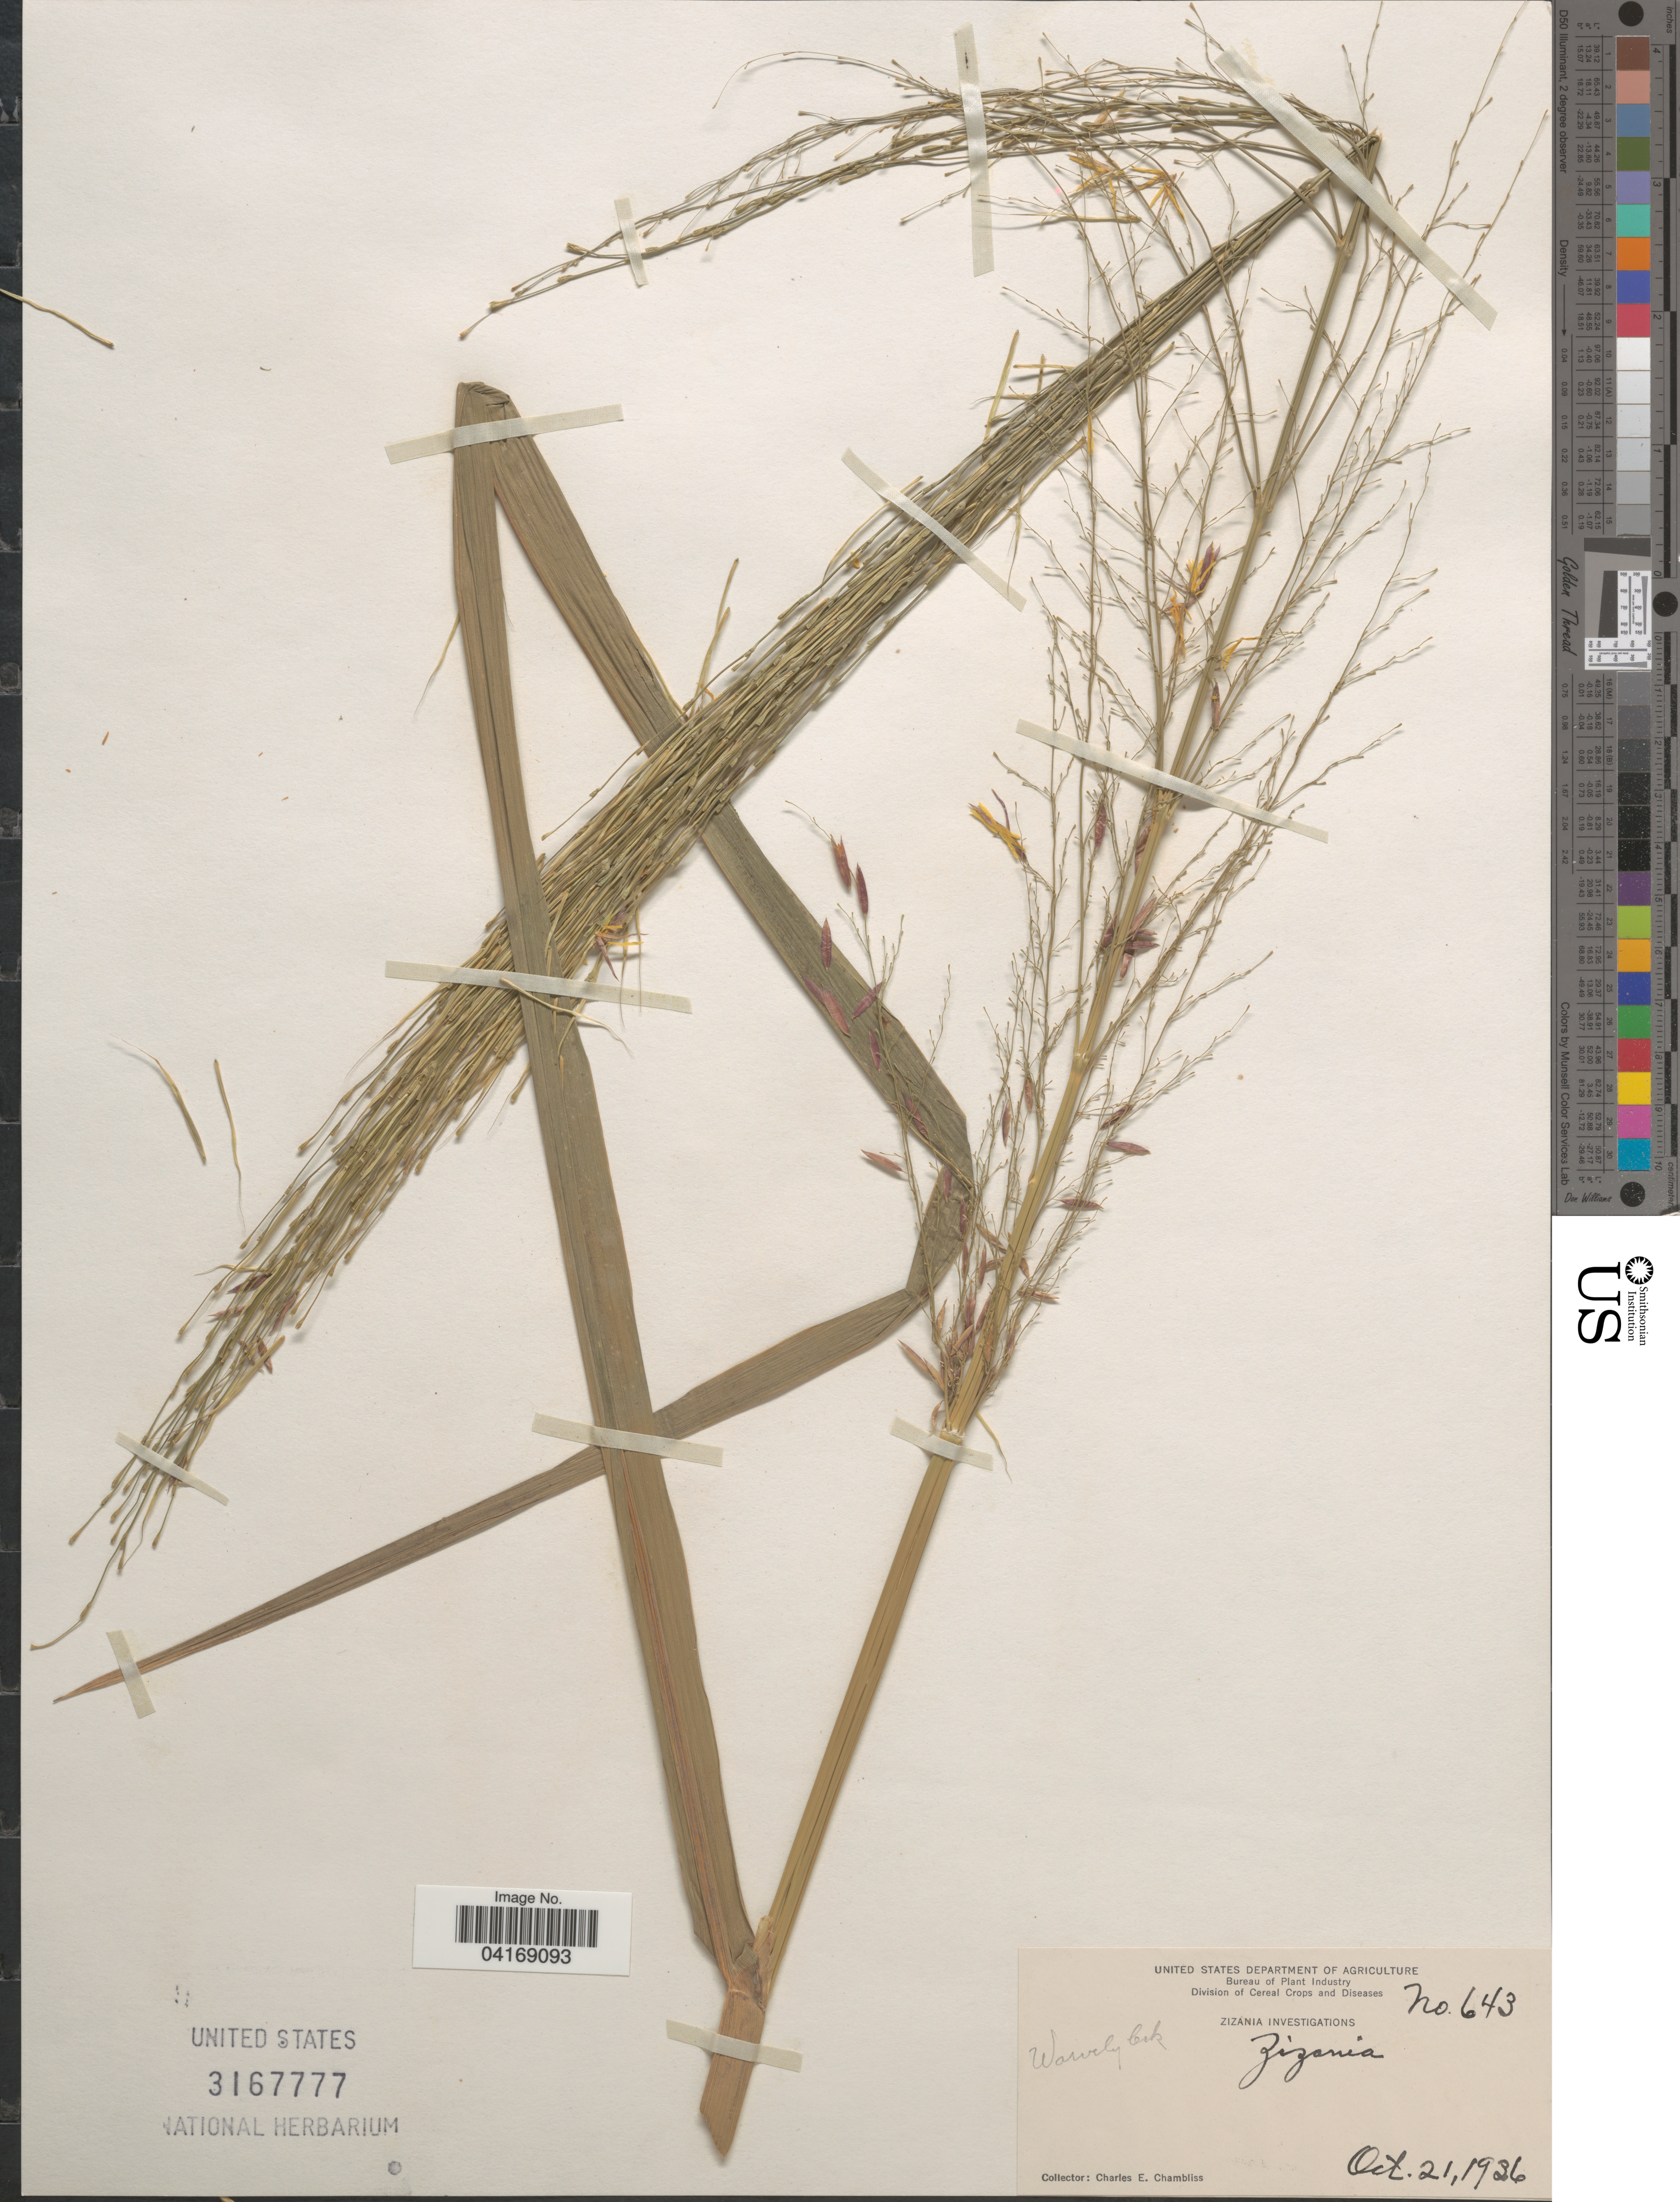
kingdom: Plantae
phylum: Tracheophyta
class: Liliopsida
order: Poales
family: Poaceae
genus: Zizania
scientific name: Zizania sp.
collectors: C. Chambliss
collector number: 643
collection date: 1936-10-21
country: United States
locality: Waverly Crk.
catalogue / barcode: US 3167777